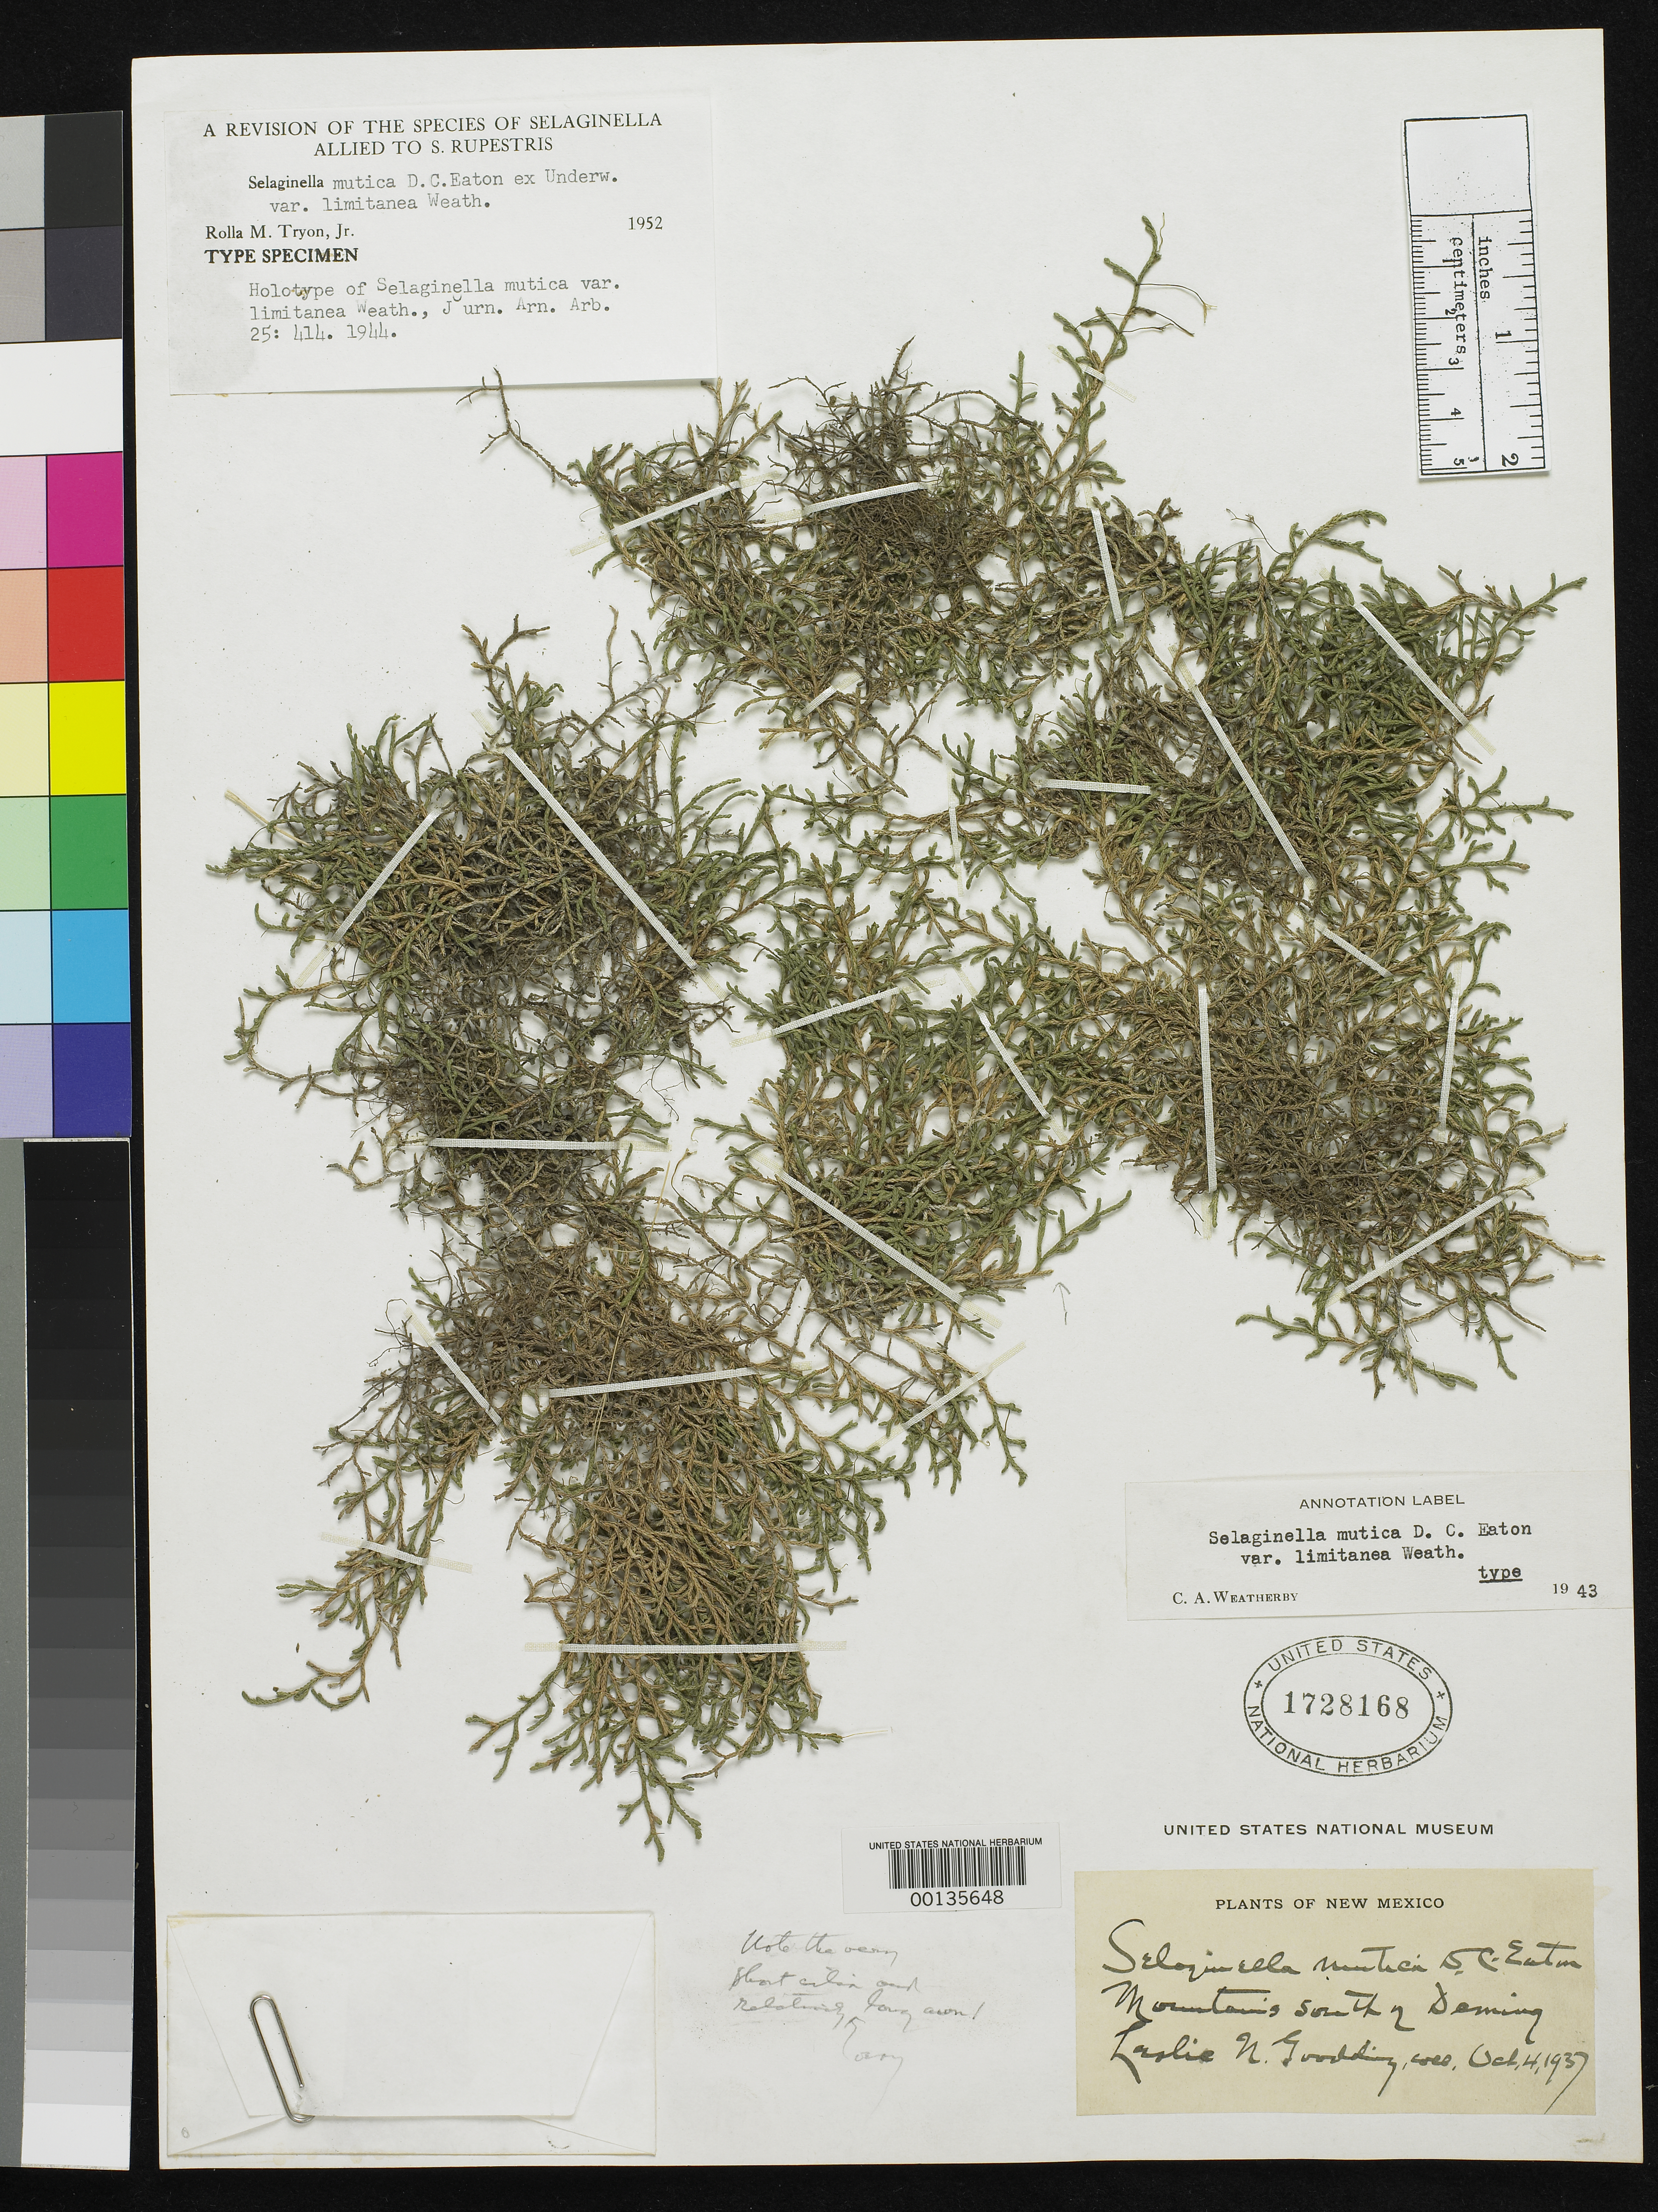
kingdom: Plantae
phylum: Tracheophyta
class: Lycopodiopsida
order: Selaginellales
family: Selaginellaceae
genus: Selaginella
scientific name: Selaginella mutica var. limitanea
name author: Weath.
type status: Holotype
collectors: L. N. Goodding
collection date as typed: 04 Oct 1937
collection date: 1937-10-04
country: United States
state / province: New Mexico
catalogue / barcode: US 1728168